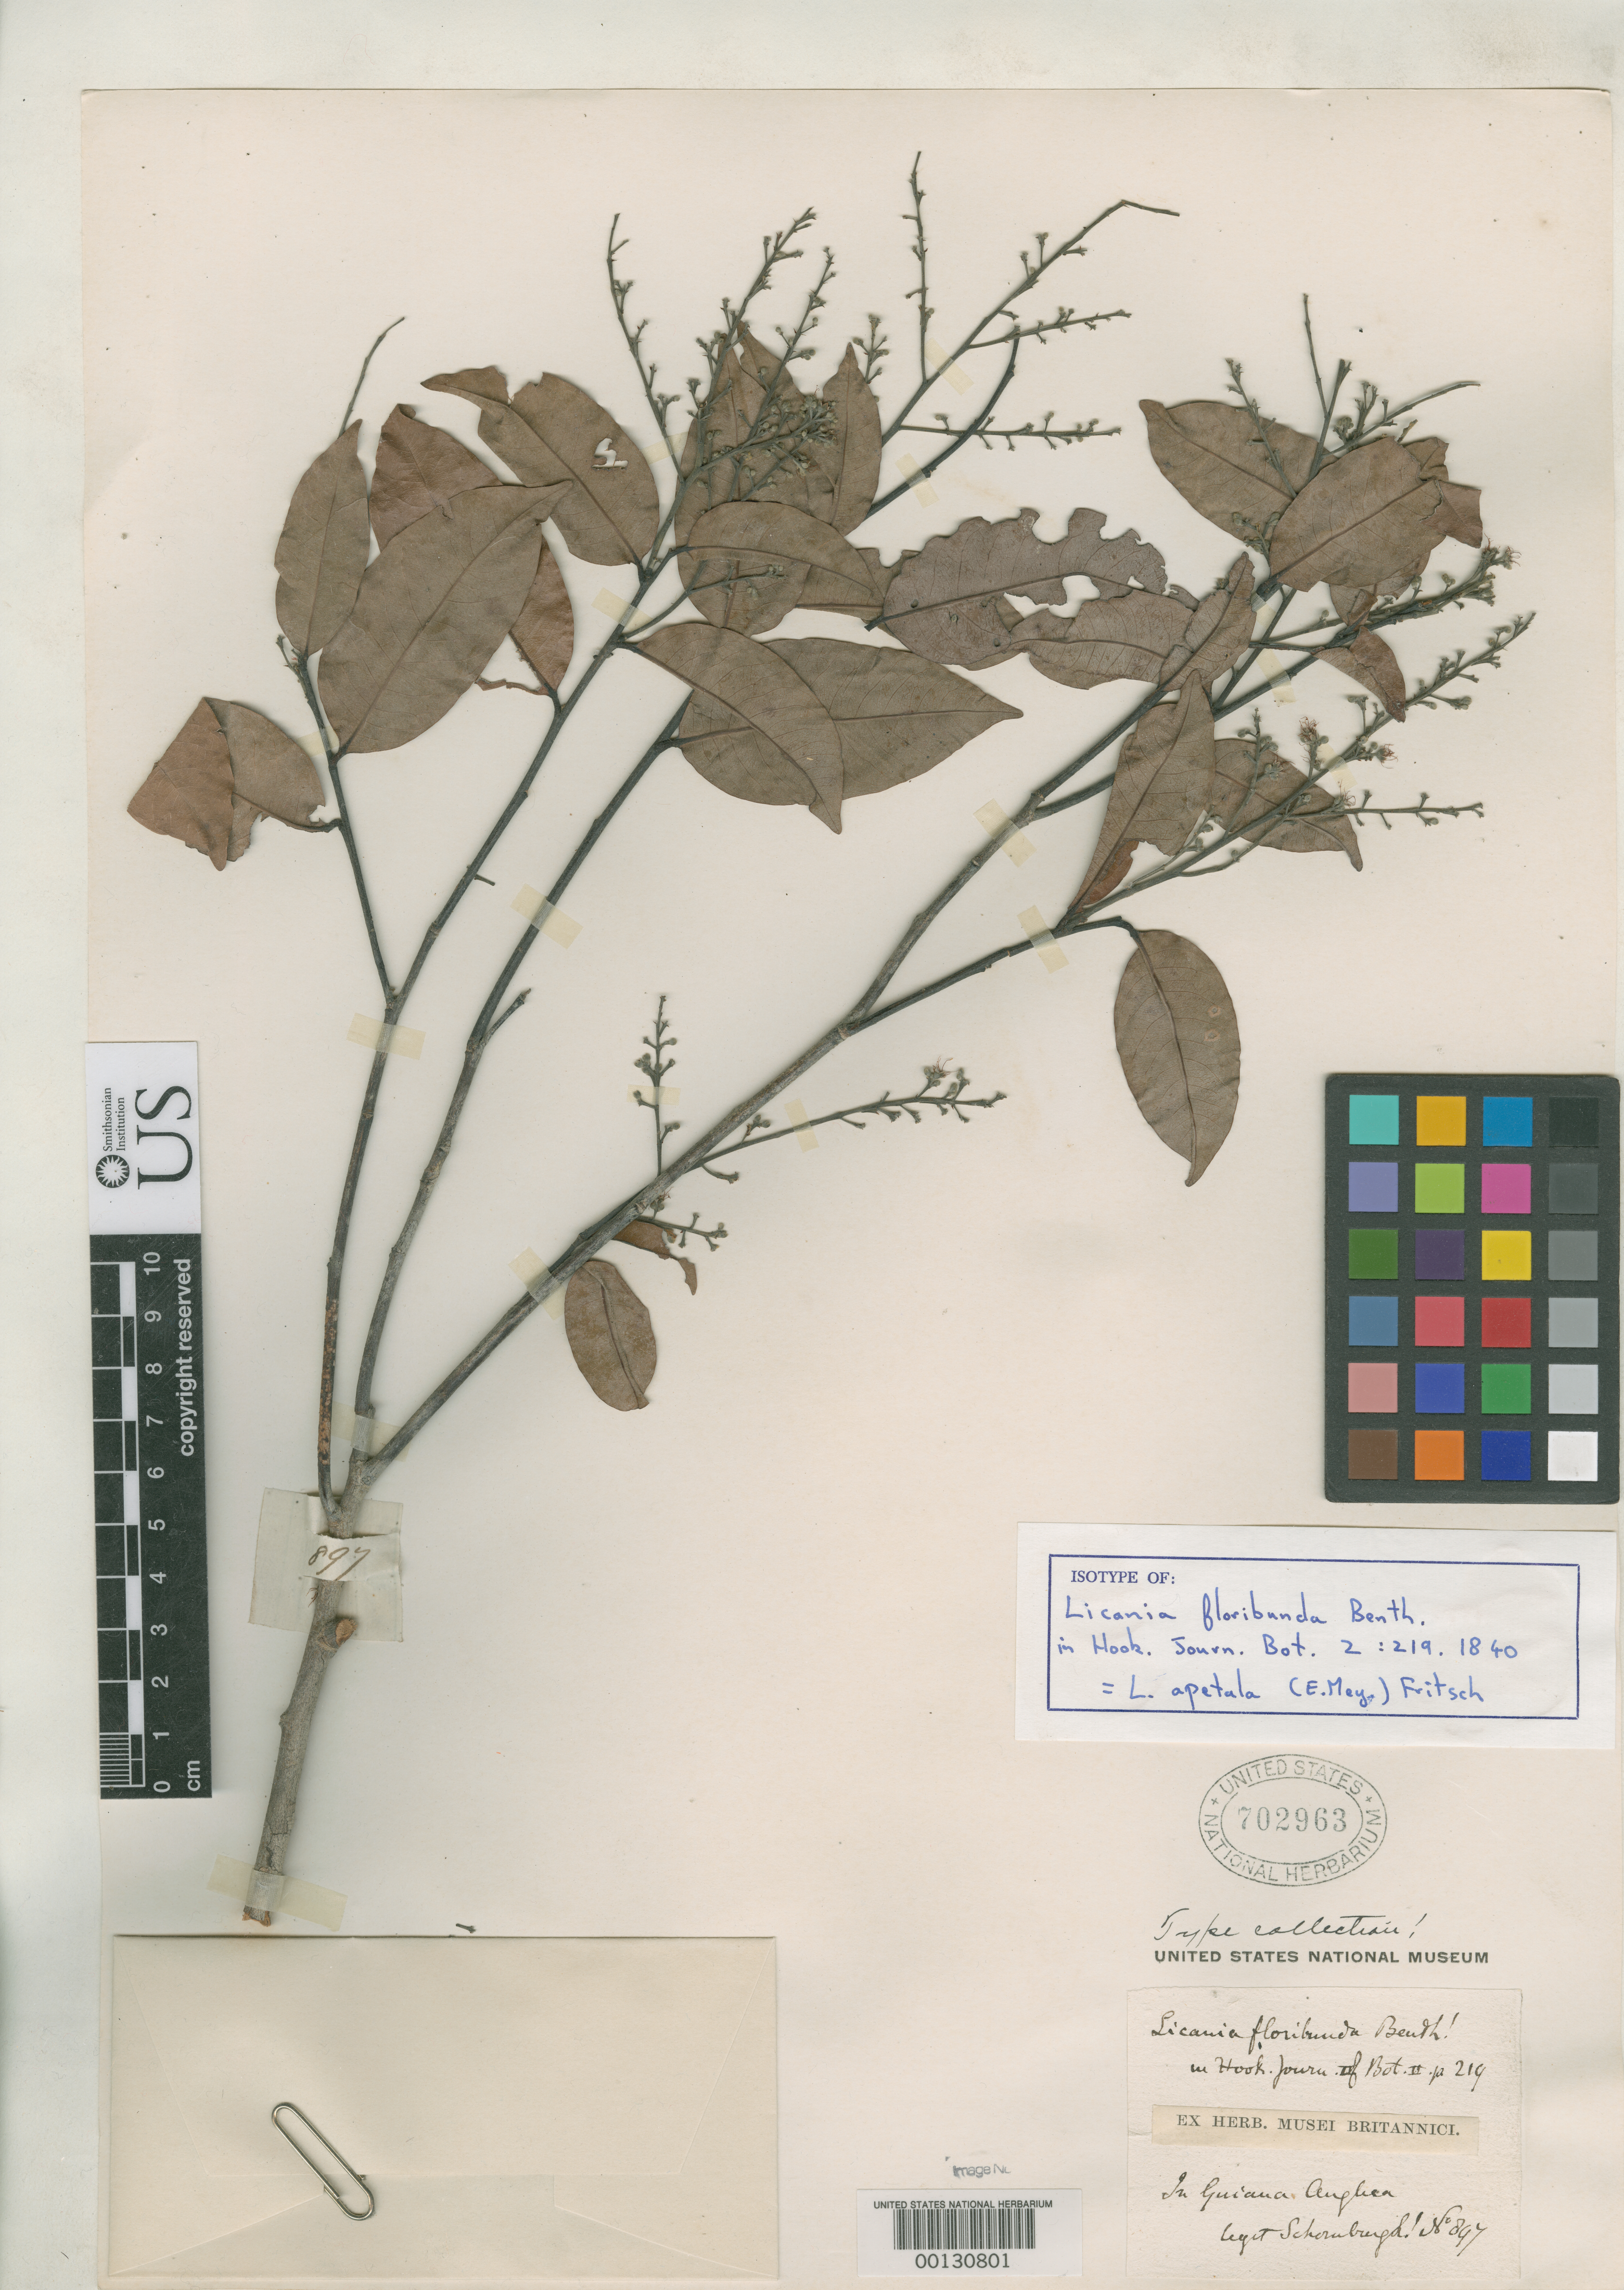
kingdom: Plantae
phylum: Tracheophyta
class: Magnoliopsida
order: Malpighiales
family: Chrysobalanaceae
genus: Licania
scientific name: Licania floribunda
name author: Benth.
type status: Isotype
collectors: R. H. Schomburgk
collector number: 897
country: Guyana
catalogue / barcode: US 702963